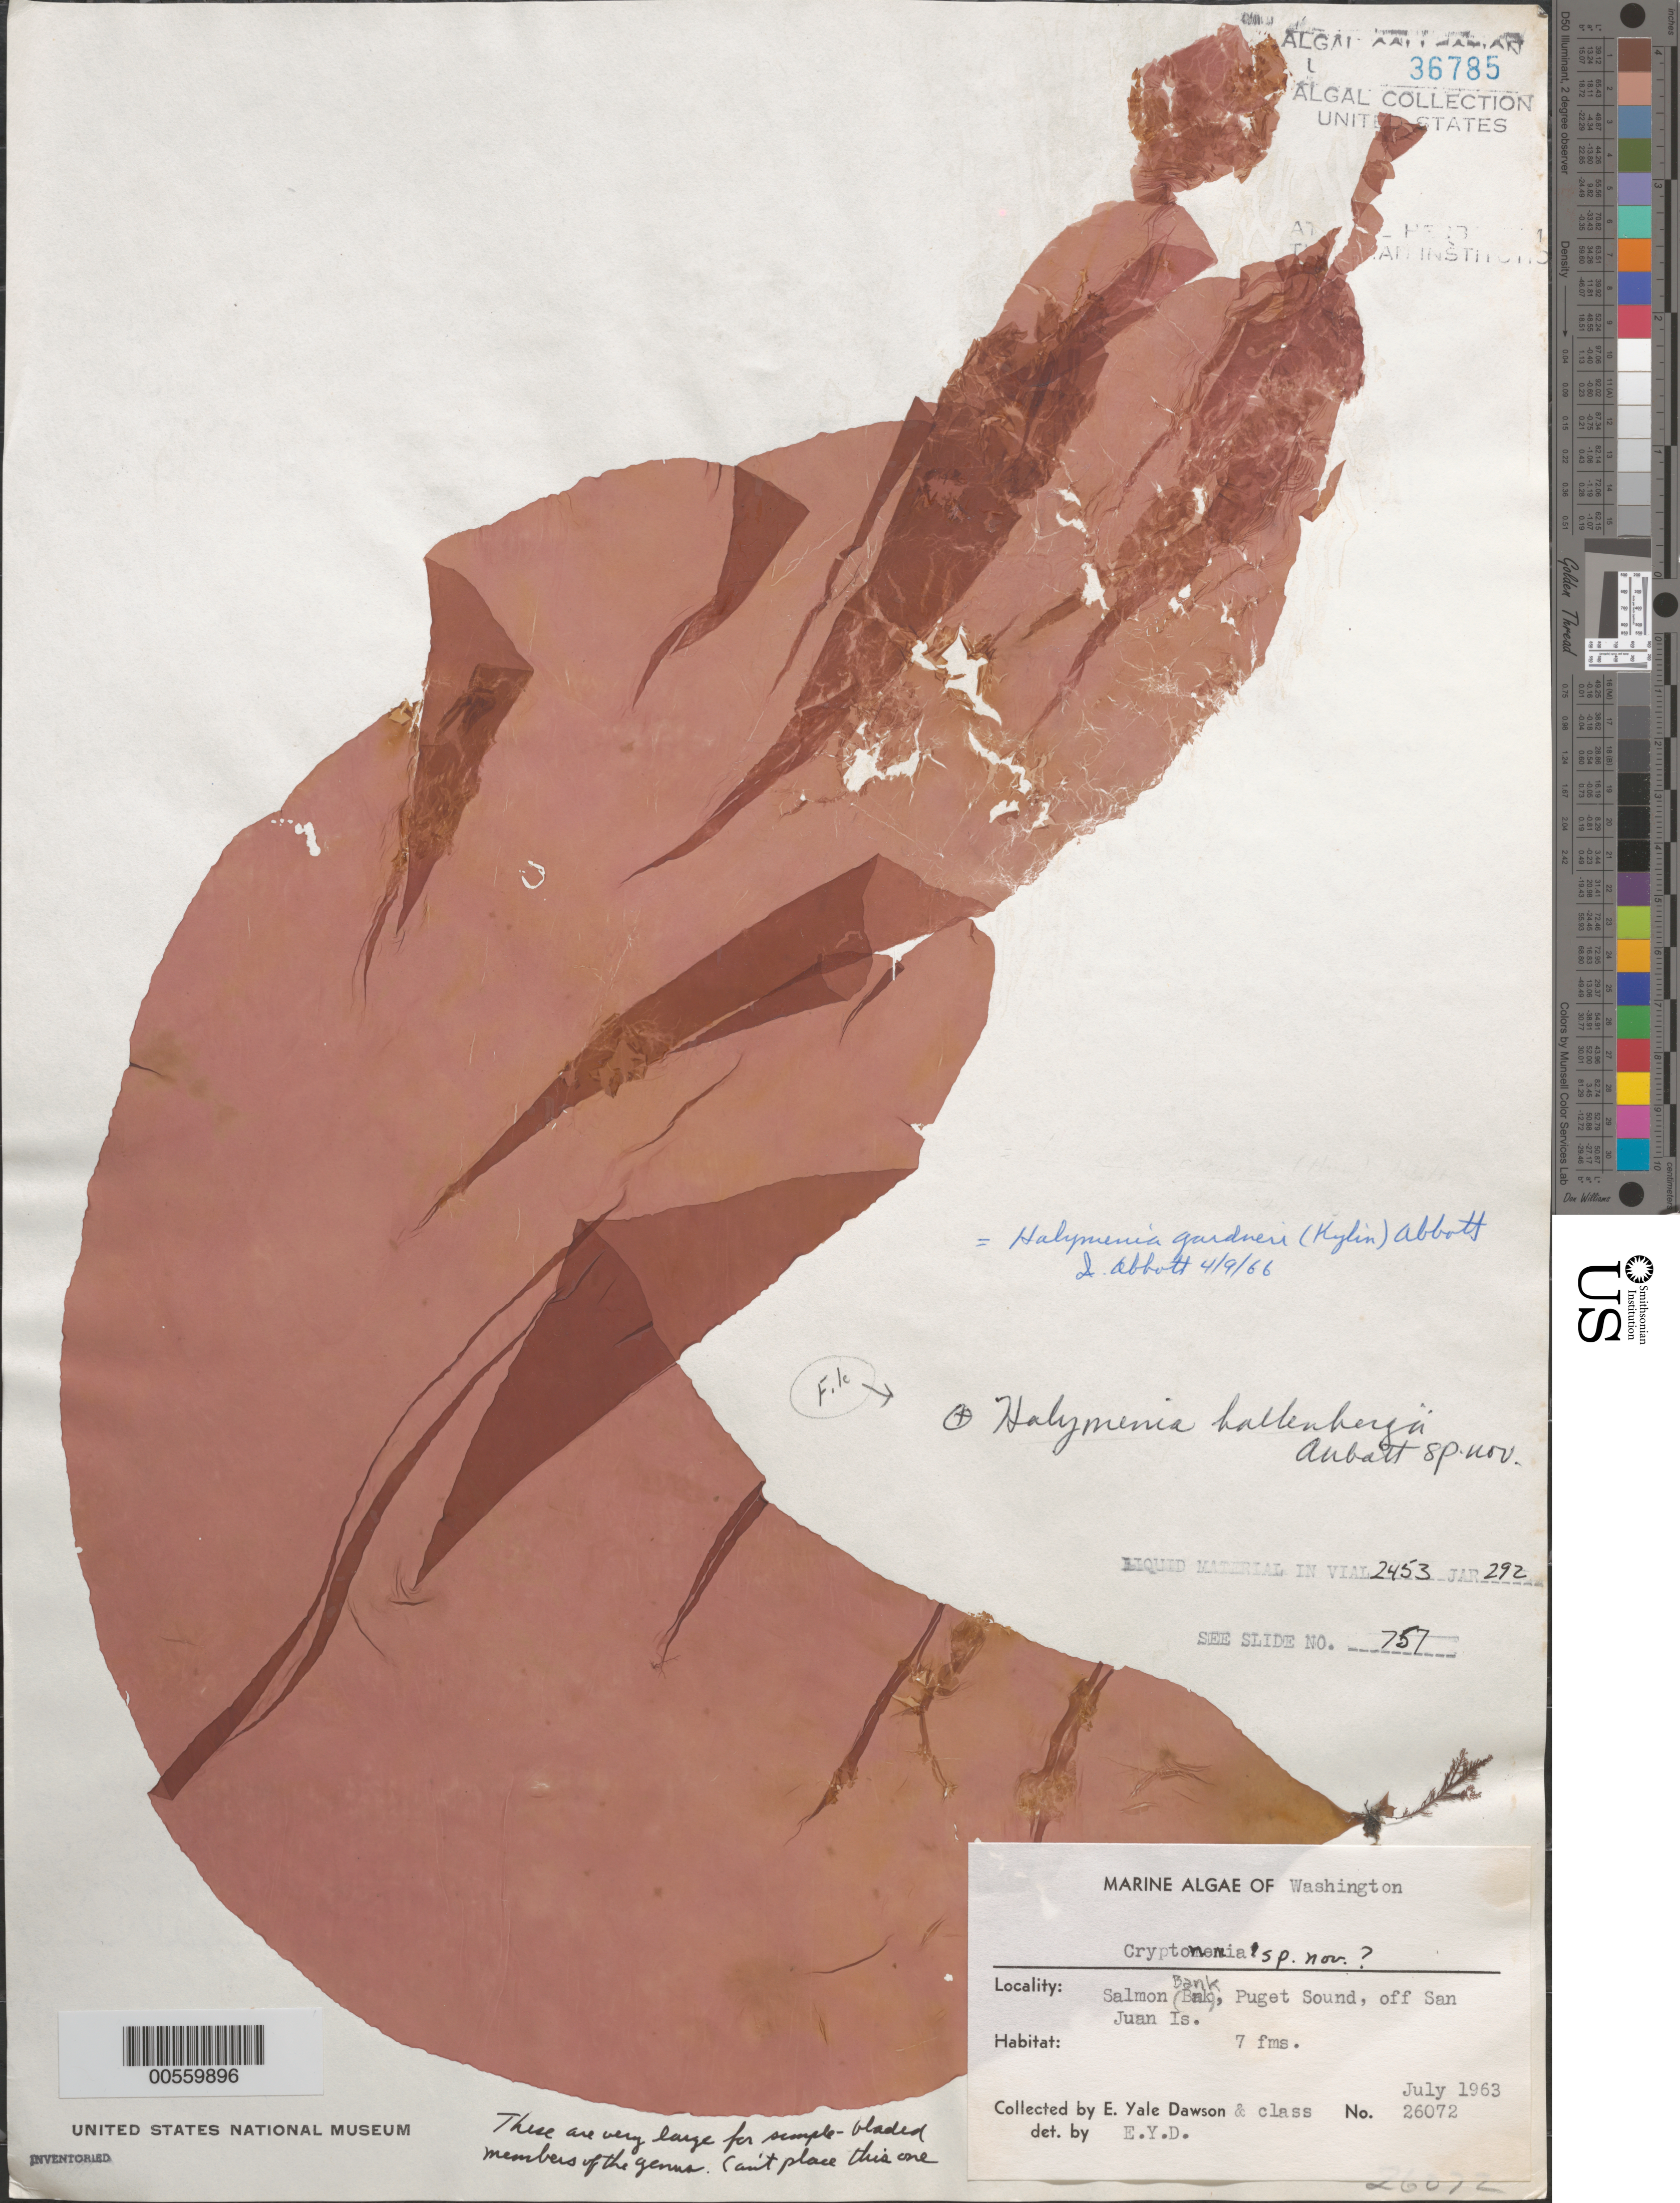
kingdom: Plantae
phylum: Rhodophyta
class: Florideophyceae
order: Halymeniales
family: Halymeniaceae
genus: Halymenia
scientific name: Halymenia hollenbergii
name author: I.A. Abbott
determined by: Abbott, Isabella A.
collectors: E. Y. Dawson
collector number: EYD 26072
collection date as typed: Jul 1963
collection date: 1963-07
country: United States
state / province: Washington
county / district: San Juan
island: San Juan Island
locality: Salmon Bank, off San Juan Island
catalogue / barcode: US 36785